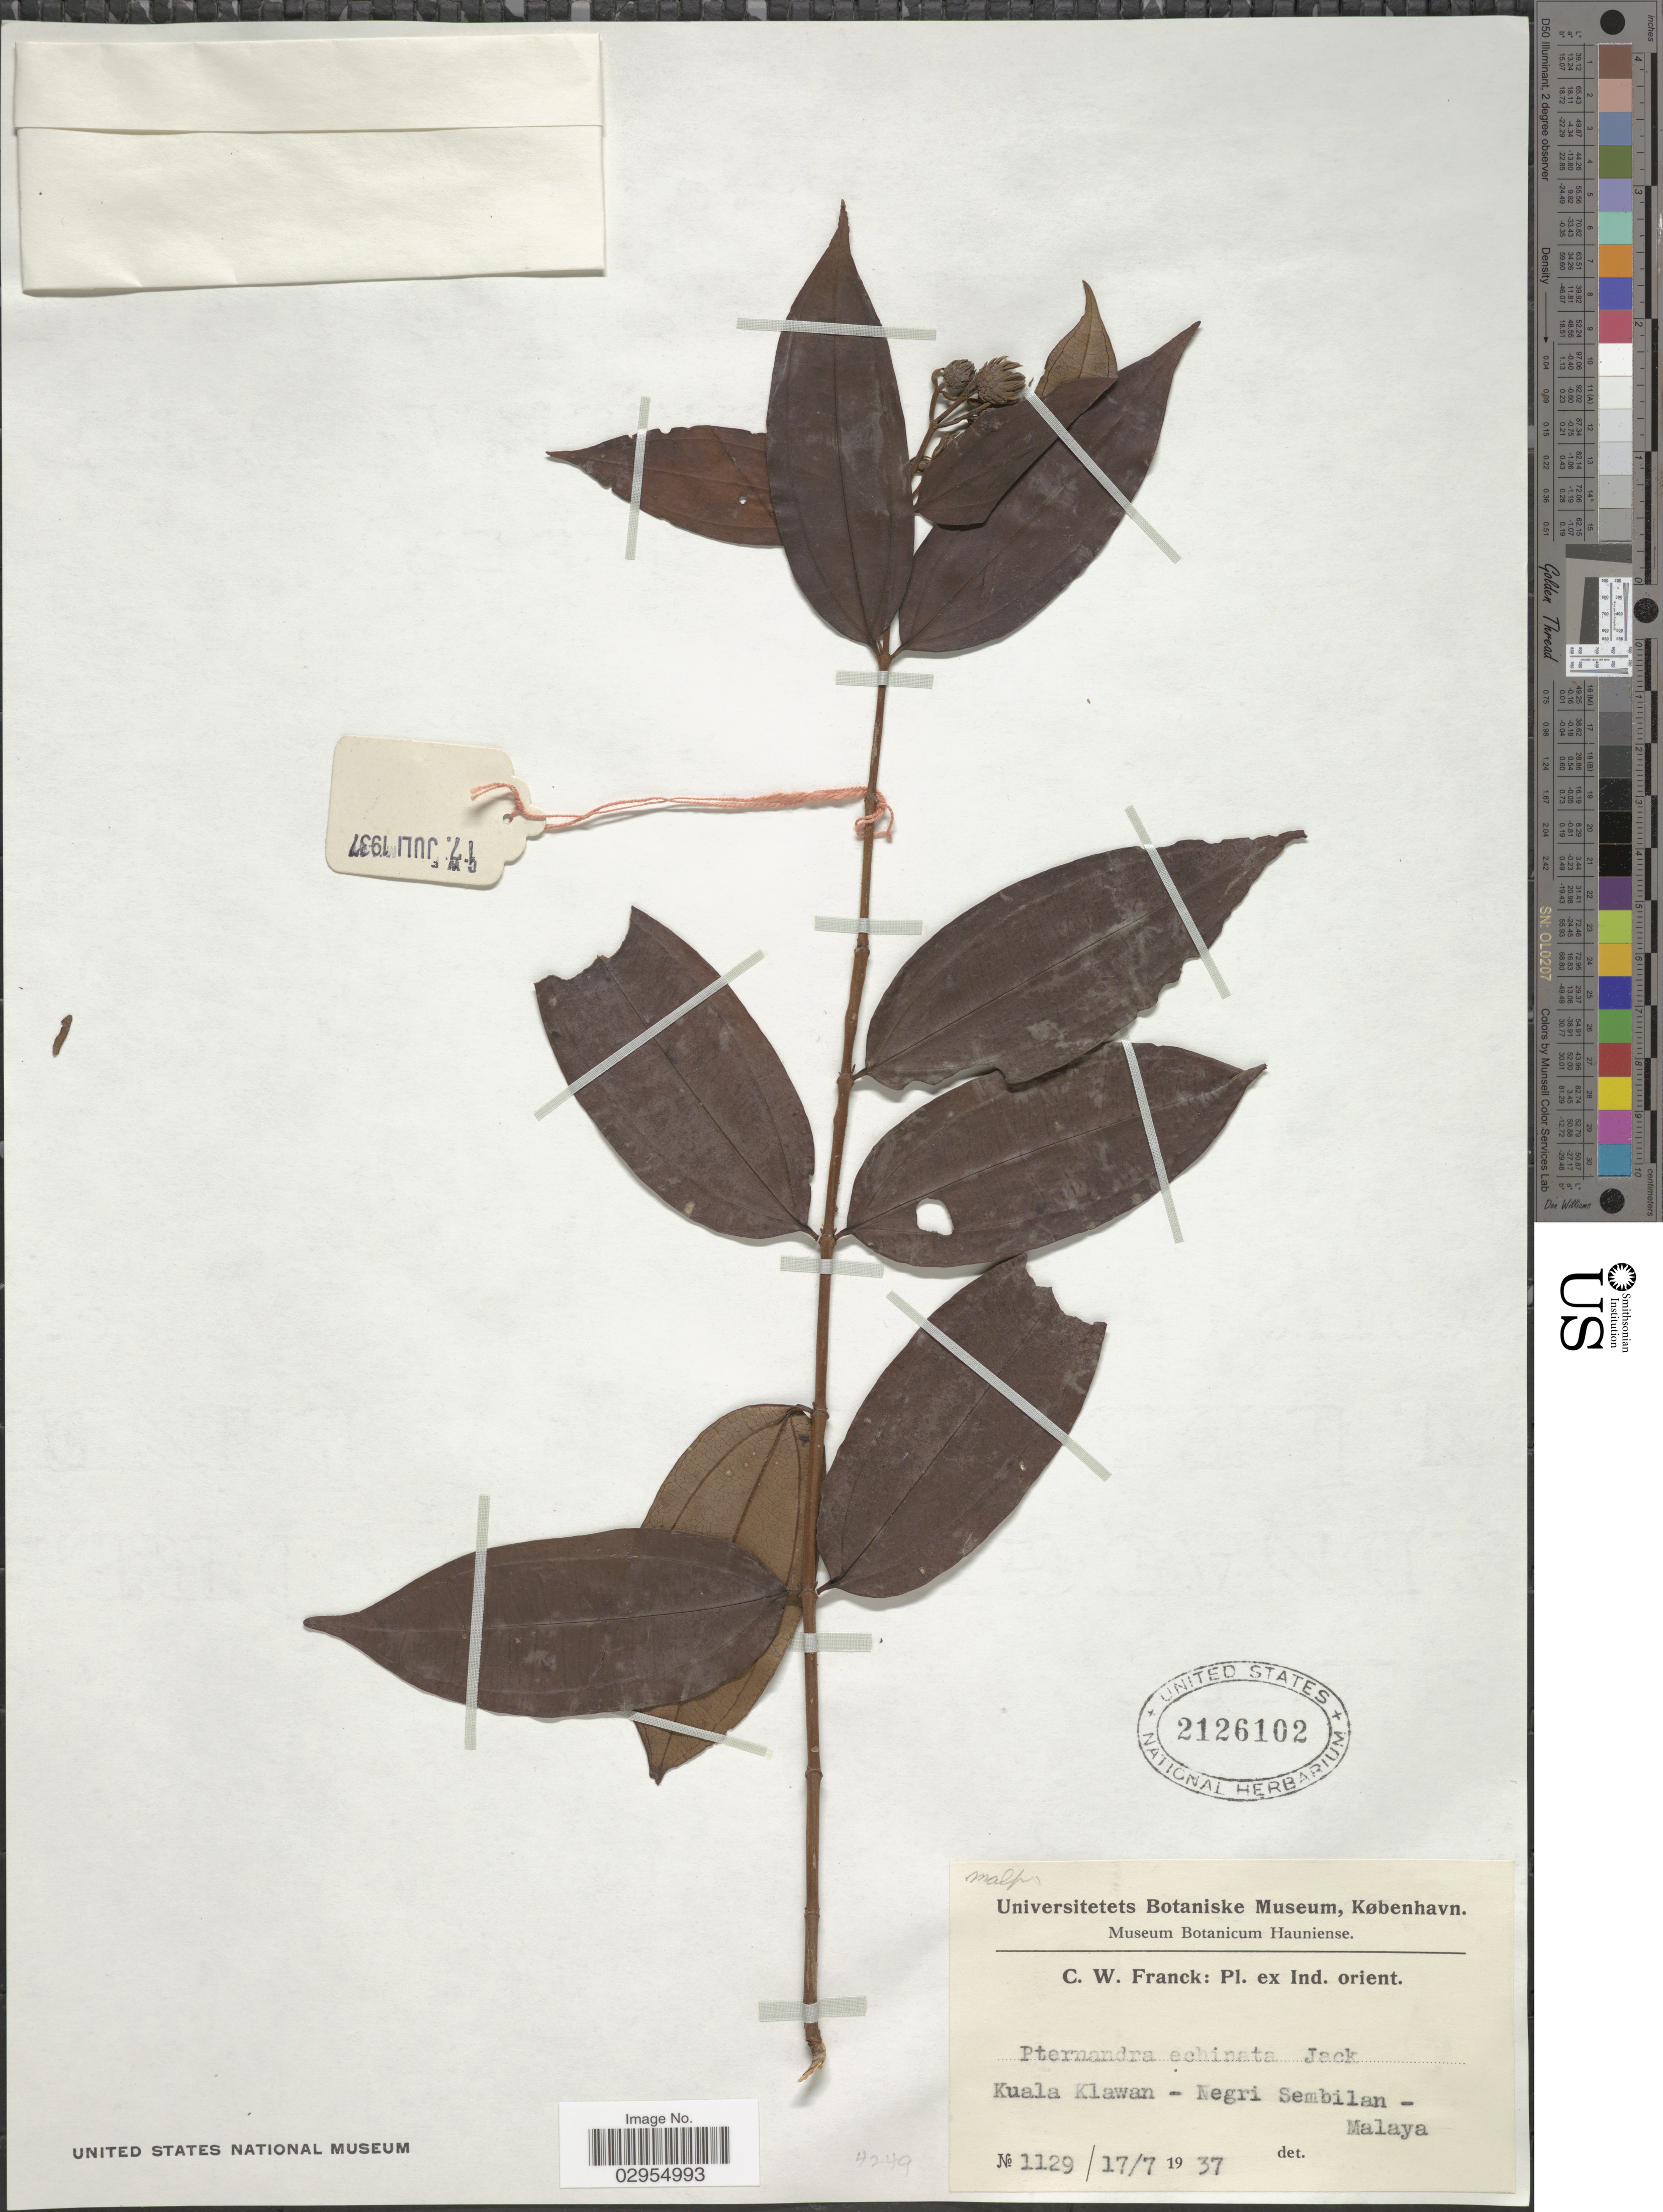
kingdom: Plantae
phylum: Tracheophyta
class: Magnoliopsida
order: Myrtales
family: Melastomataceae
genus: Pternandra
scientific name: Pternandra echinata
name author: Wall.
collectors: C. Franck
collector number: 1129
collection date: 1937-07-17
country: Malaysia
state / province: Negeri Sembilan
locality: Kuala Klawan - Negri Sembilan - Malaya.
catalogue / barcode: US 2126102